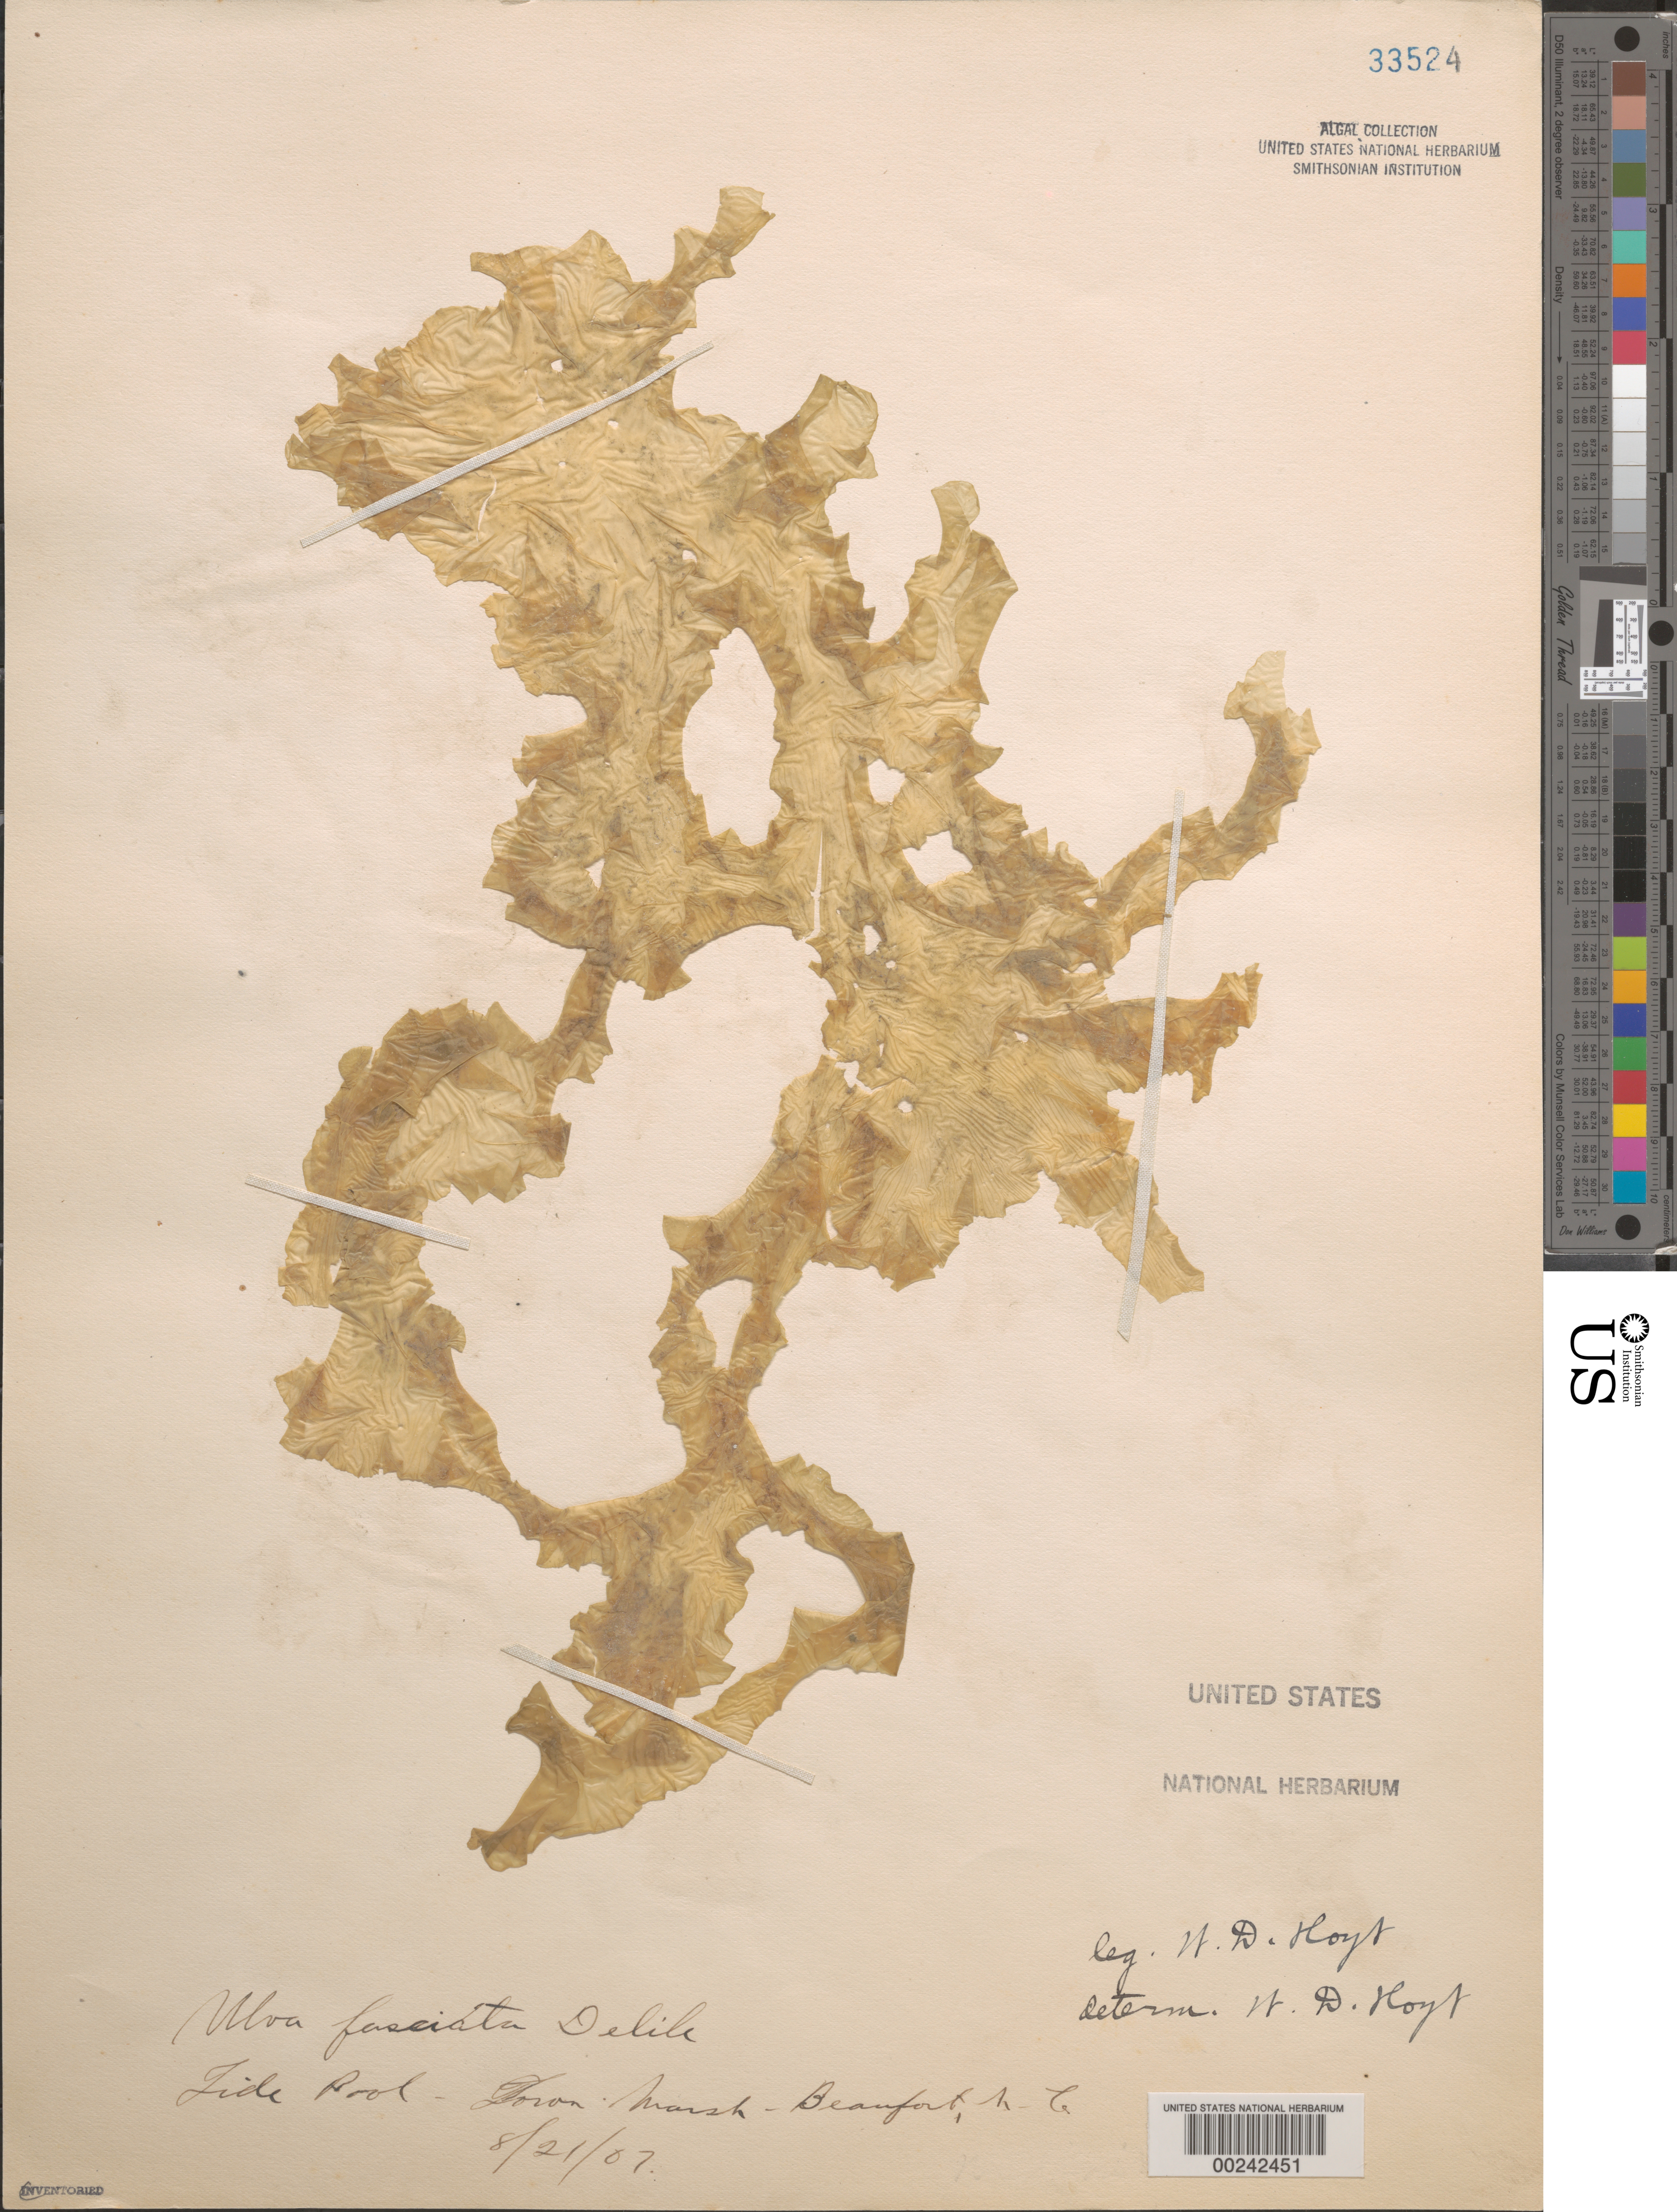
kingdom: Plantae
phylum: Chlorophyta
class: Ulvophyceae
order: Ulvales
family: Ulvaceae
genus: Ulva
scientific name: Ulva lactuca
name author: L.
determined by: Algae name updating Project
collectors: W. D. Hoyt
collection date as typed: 21 Aug 1907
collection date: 1907-08-21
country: United States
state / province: North Carolina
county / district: Carteret County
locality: Beaufort, town marsh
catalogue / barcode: US 33524